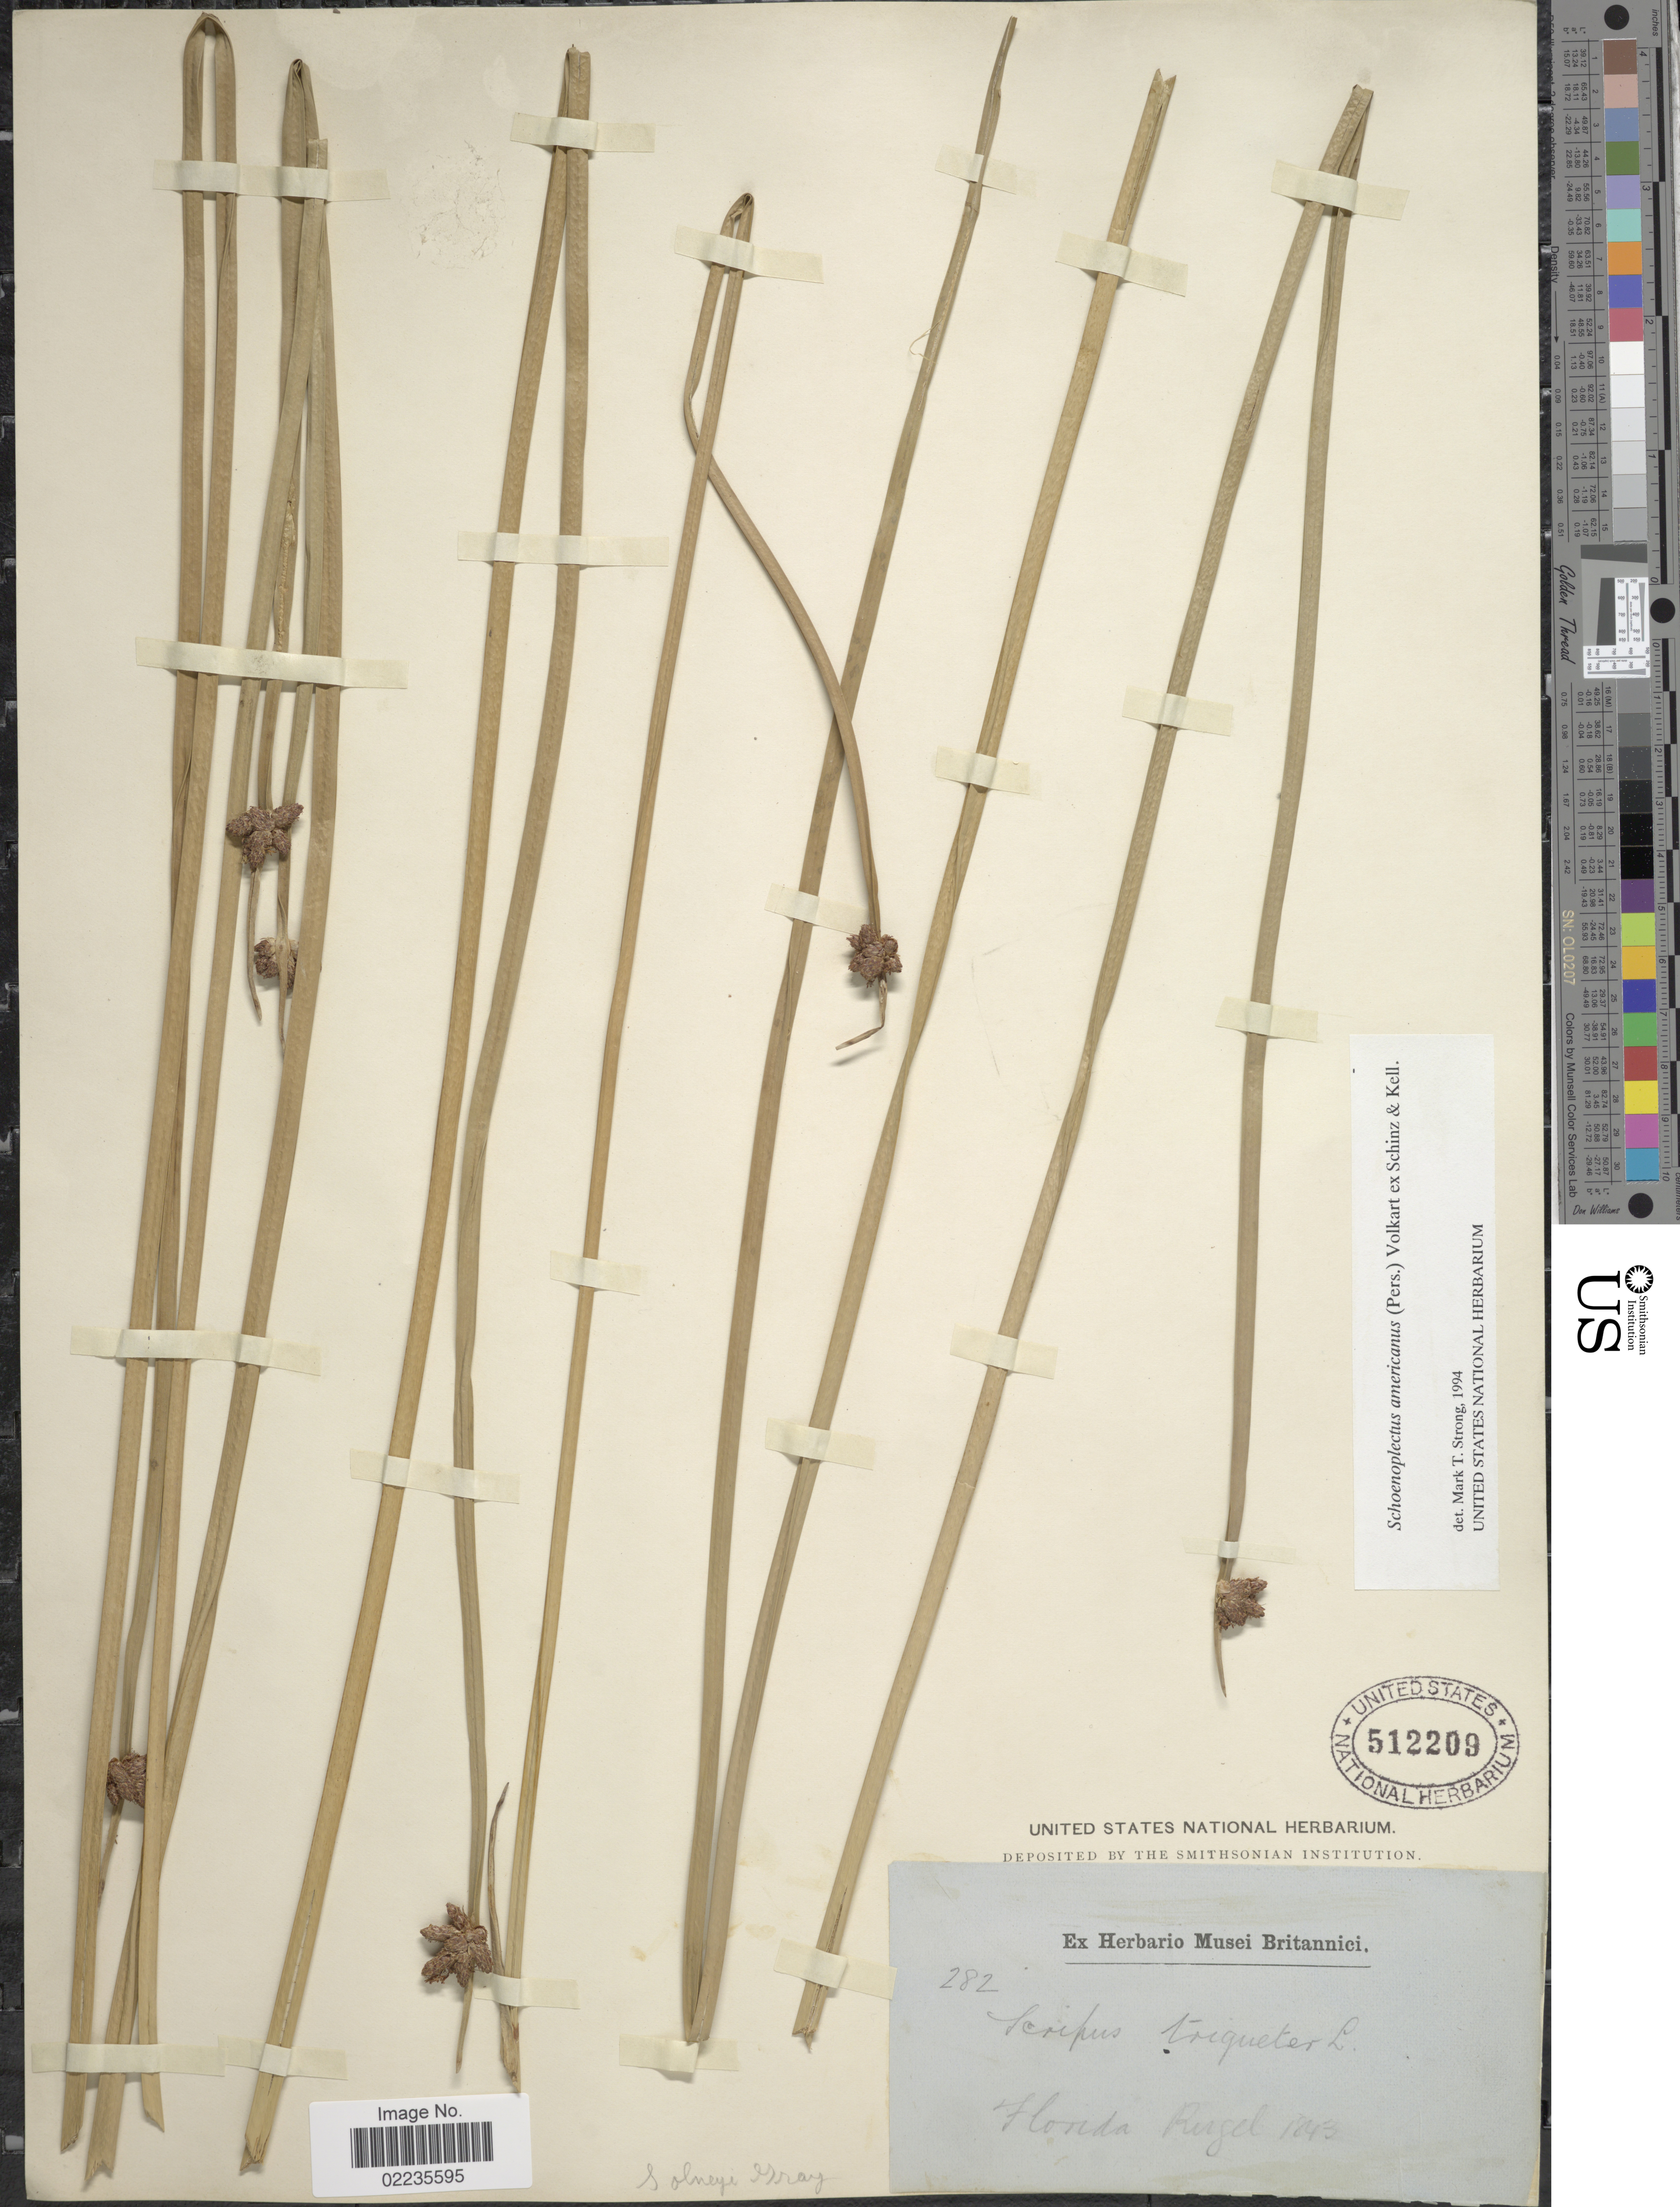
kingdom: Plantae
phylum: Tracheophyta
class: Liliopsida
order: Poales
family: Cyperaceae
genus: Schoenoplectus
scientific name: Schoenoplectus americanus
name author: (Pers.) Volkart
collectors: F. Rugel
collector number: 282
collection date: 1843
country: United States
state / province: Florida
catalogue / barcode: US 512209